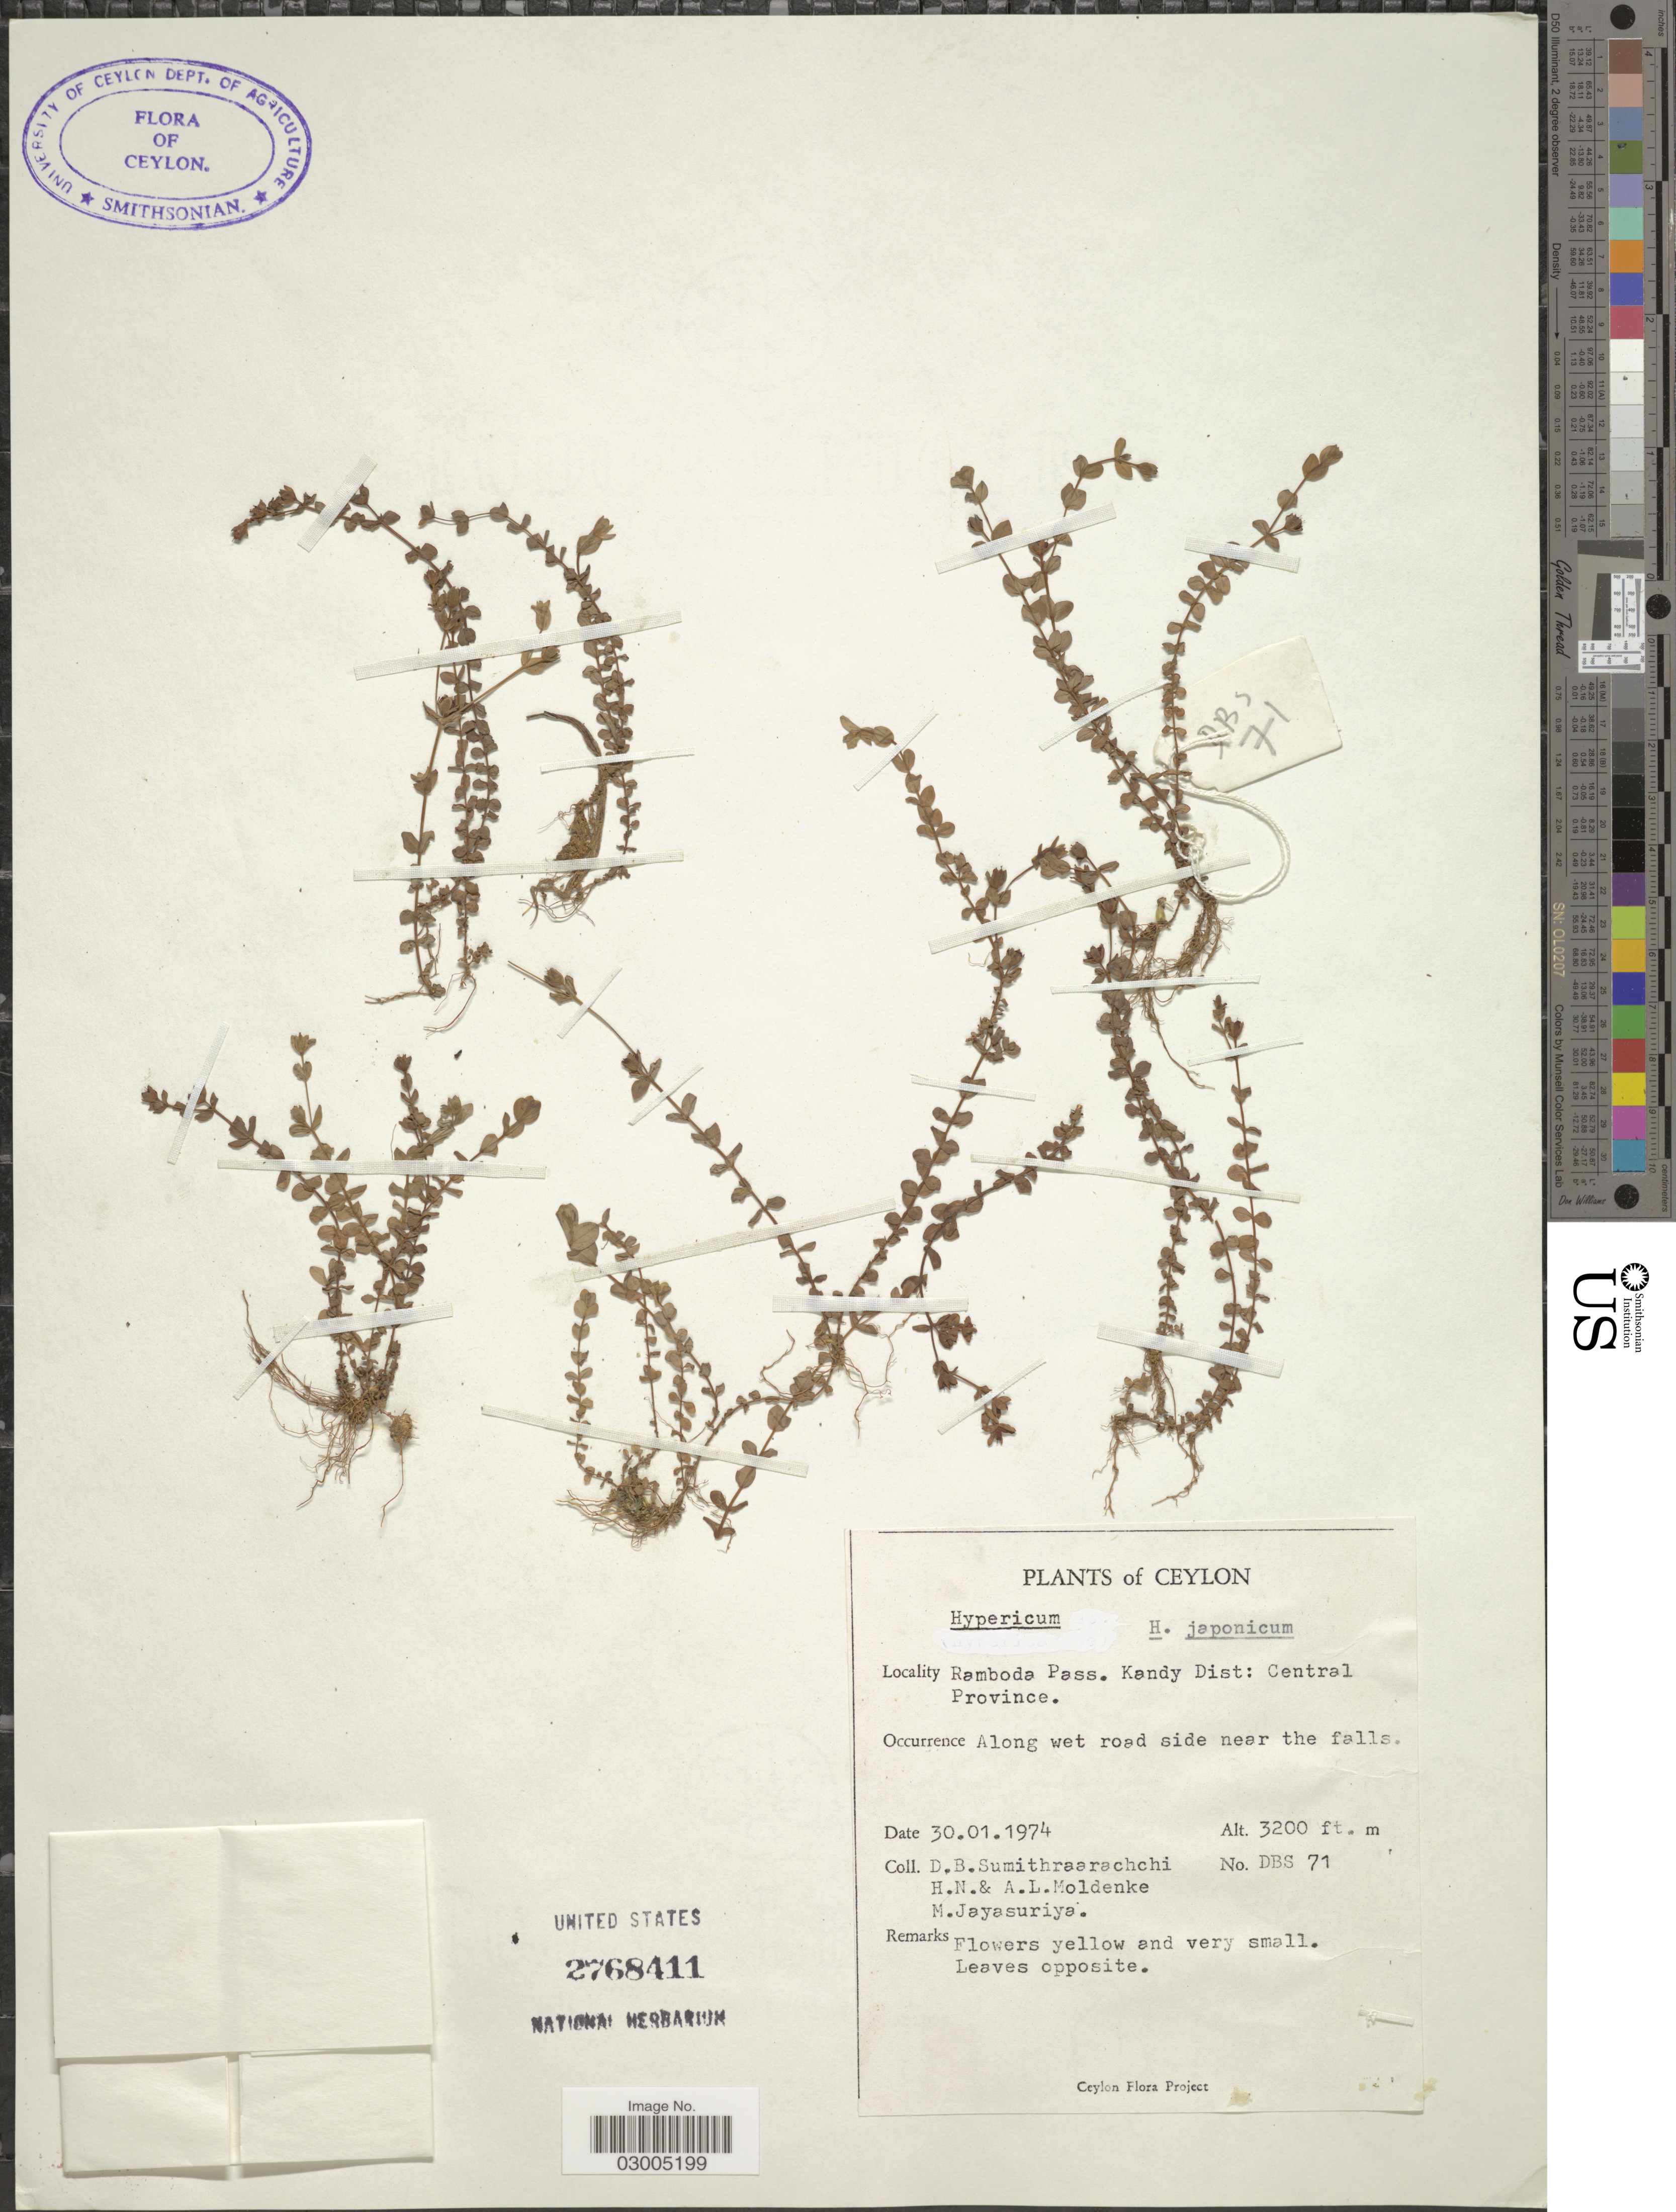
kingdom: Plantae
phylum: Tracheophyta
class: Magnoliopsida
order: Malpighiales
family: Hypericaceae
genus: Hypericum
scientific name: Hypericum japonicum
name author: Thunb.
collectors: D. B. Sumithraarachchi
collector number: DBS 71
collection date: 1974-01-30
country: Sri Lanka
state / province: Central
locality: Ceylon. Ramboda Pass. Kandy Dist. Along wet road side near the falls.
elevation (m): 975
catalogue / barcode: US 2768411